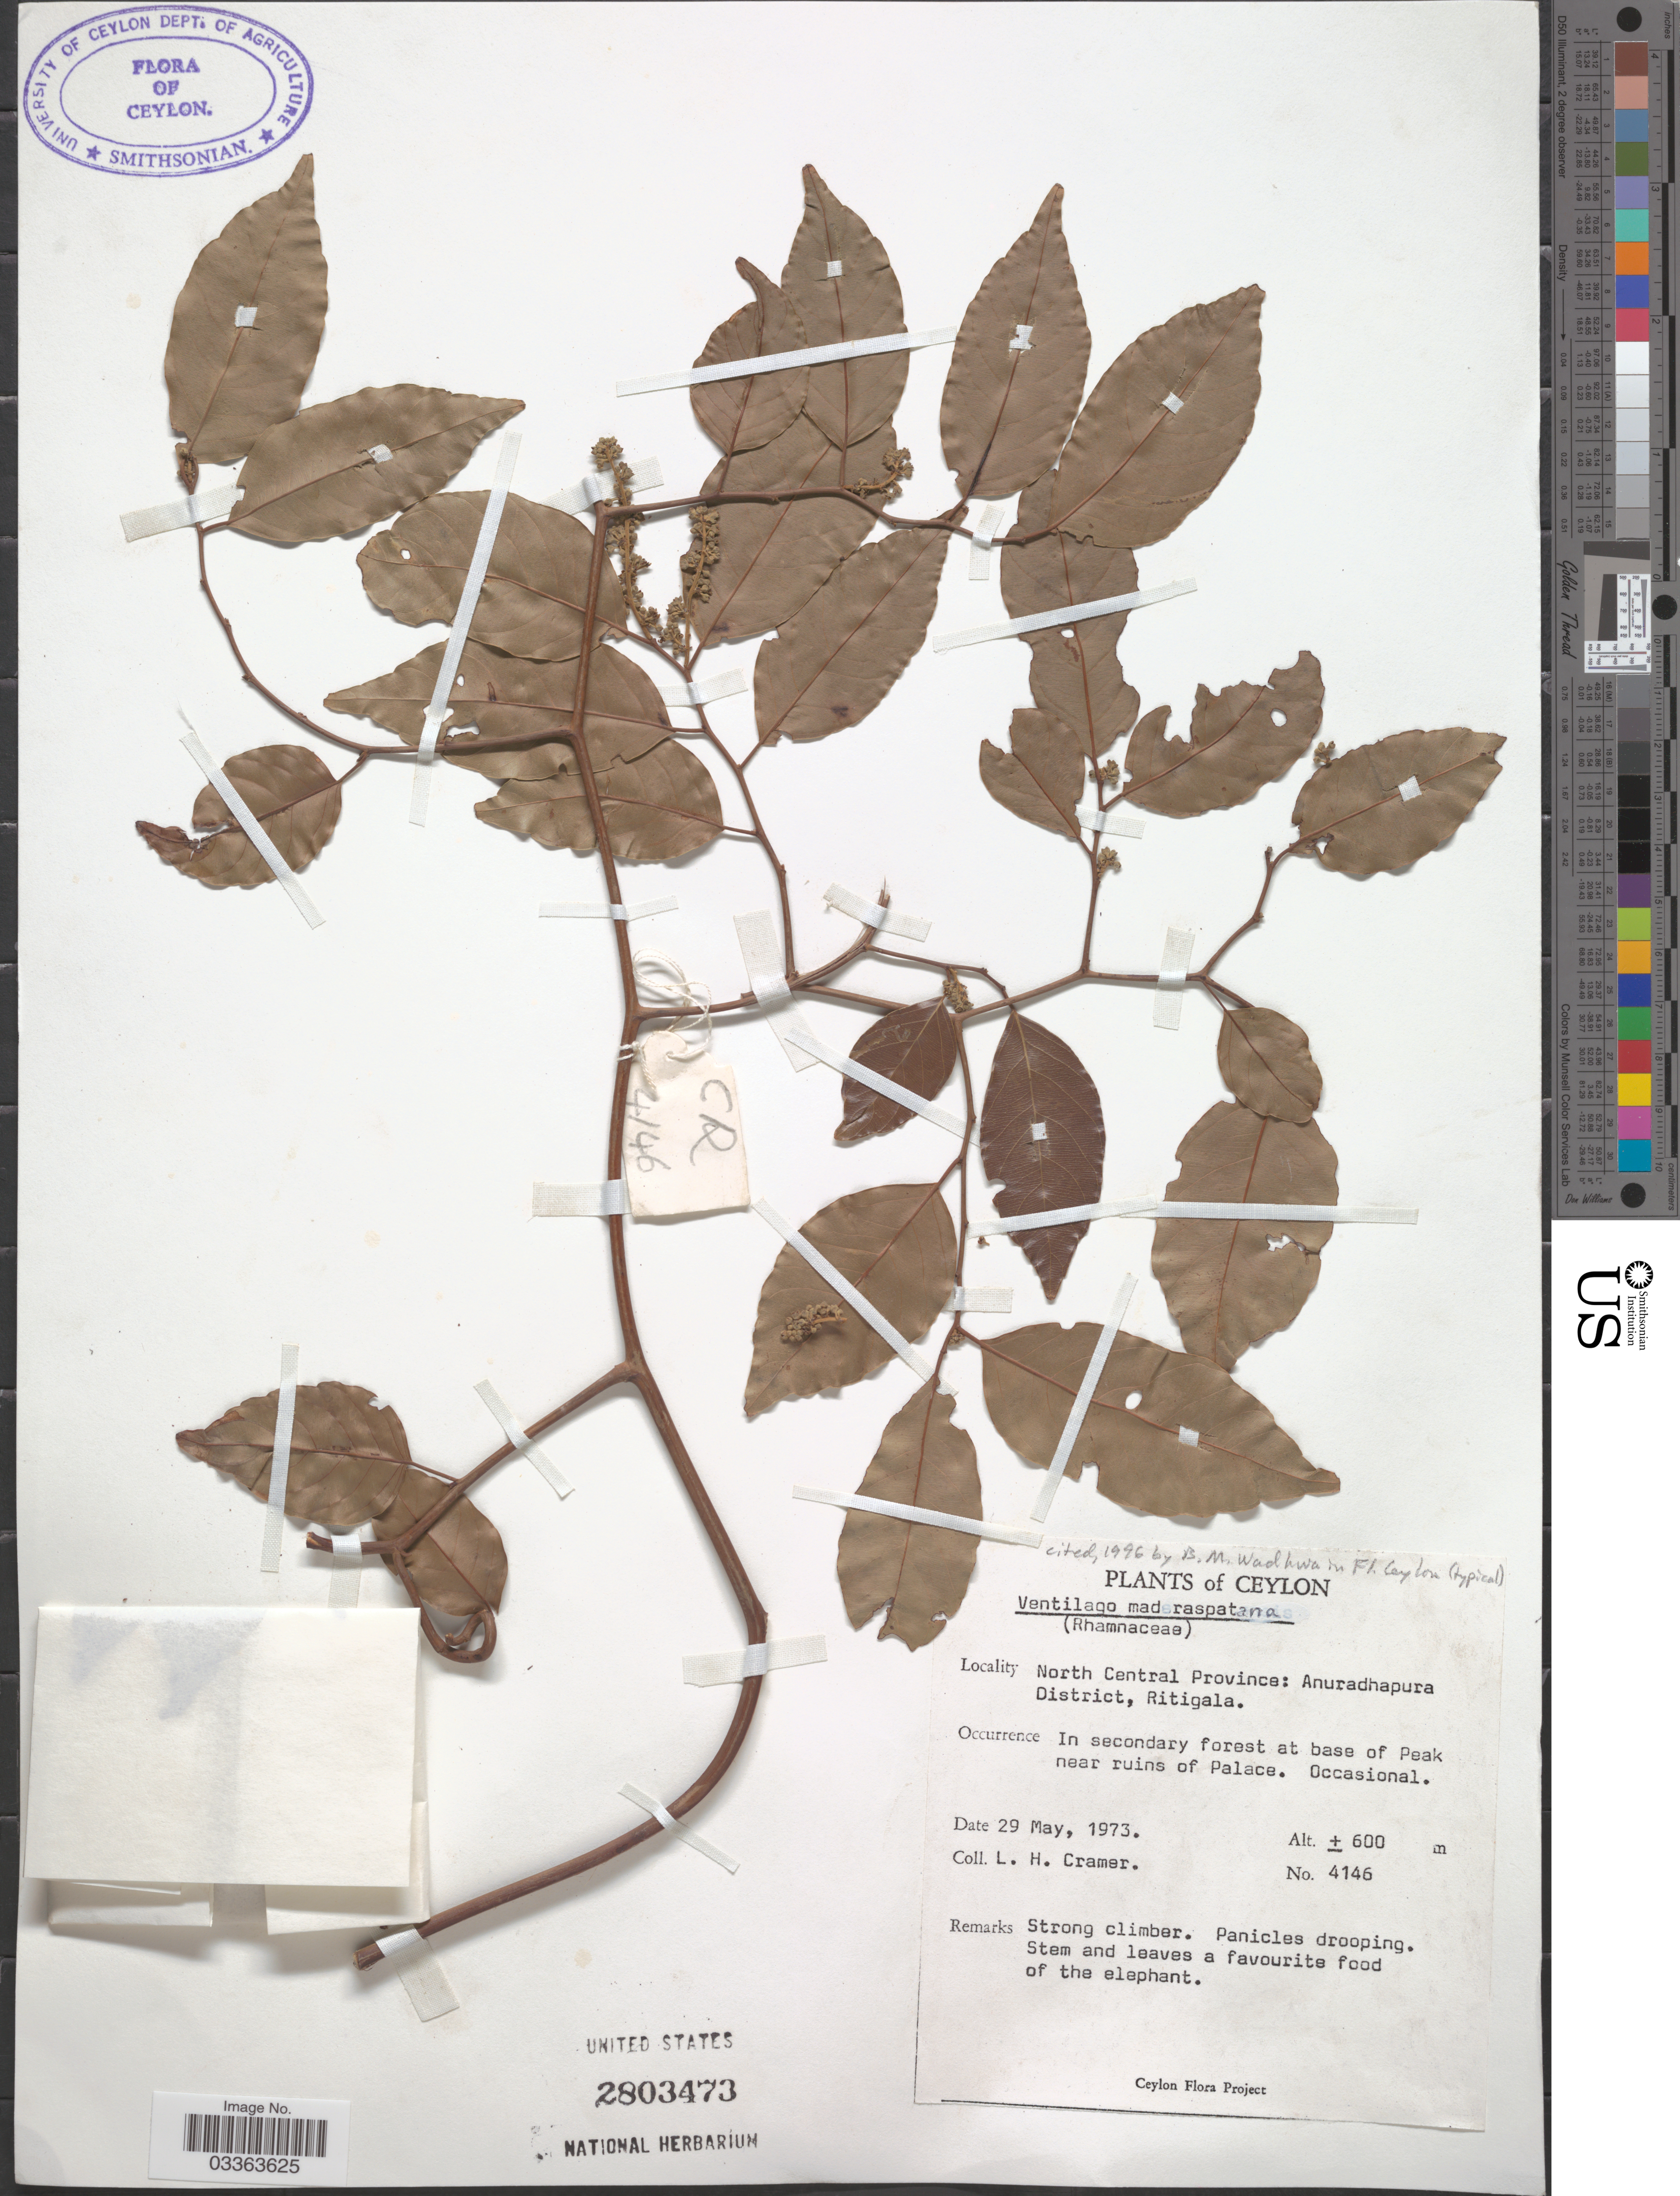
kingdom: Plantae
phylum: Tracheophyta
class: Magnoliopsida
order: Rosales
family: Rhamnaceae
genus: Ventilago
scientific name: Ventilago madraspatana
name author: Gaertn.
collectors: L. H. Cramer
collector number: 4146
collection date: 1973-05-29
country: Sri Lanka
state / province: North Central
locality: Ceylon. Anuradhapura District, Ritigala. In secondary forest at base of Peak near ruins of Palace.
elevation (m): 600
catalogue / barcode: US 2803473